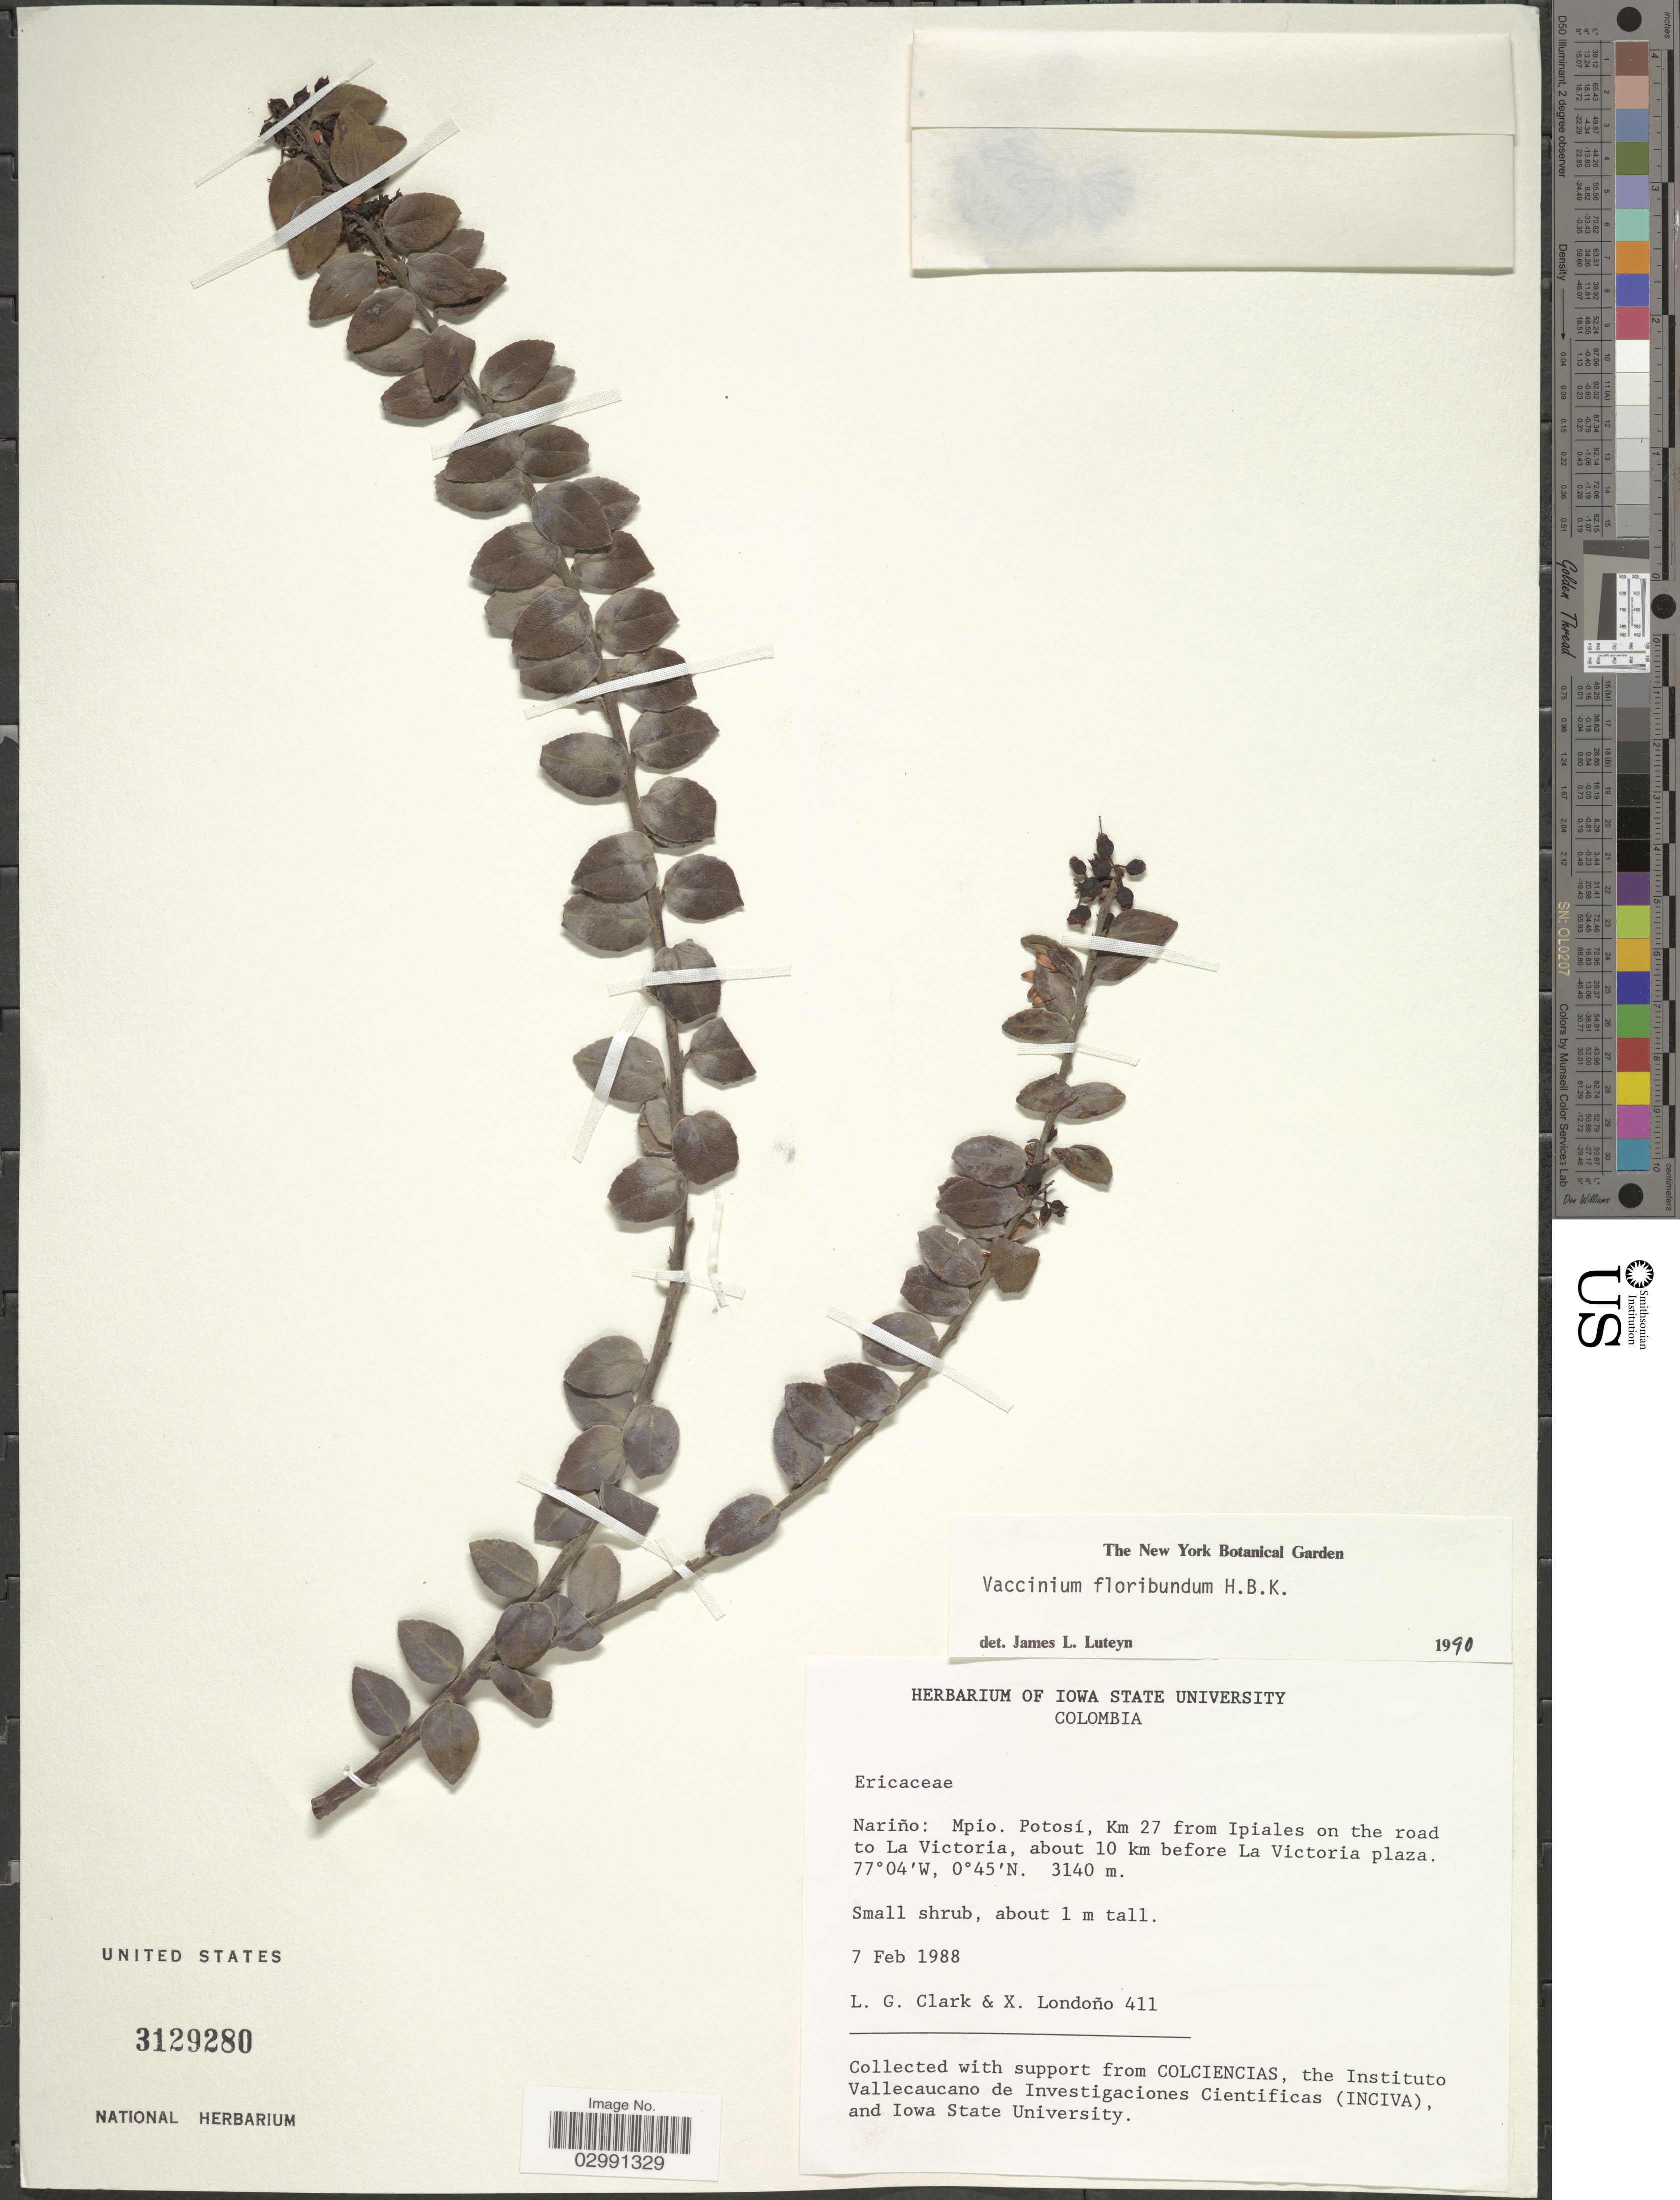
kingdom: Plantae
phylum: Tracheophyta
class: Magnoliopsida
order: Ericales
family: Ericaceae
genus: Vaccinium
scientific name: Vaccinium floribundum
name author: Kunth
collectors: L. G. Clark & X. Londoño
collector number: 411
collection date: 1988-02-07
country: Colombia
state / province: Nariño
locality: Mpio. Potosí, Km 27 from Ipiales on the road to La Victoria, about 10 km before La Victoria plaza.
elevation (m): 3140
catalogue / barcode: US 3129280